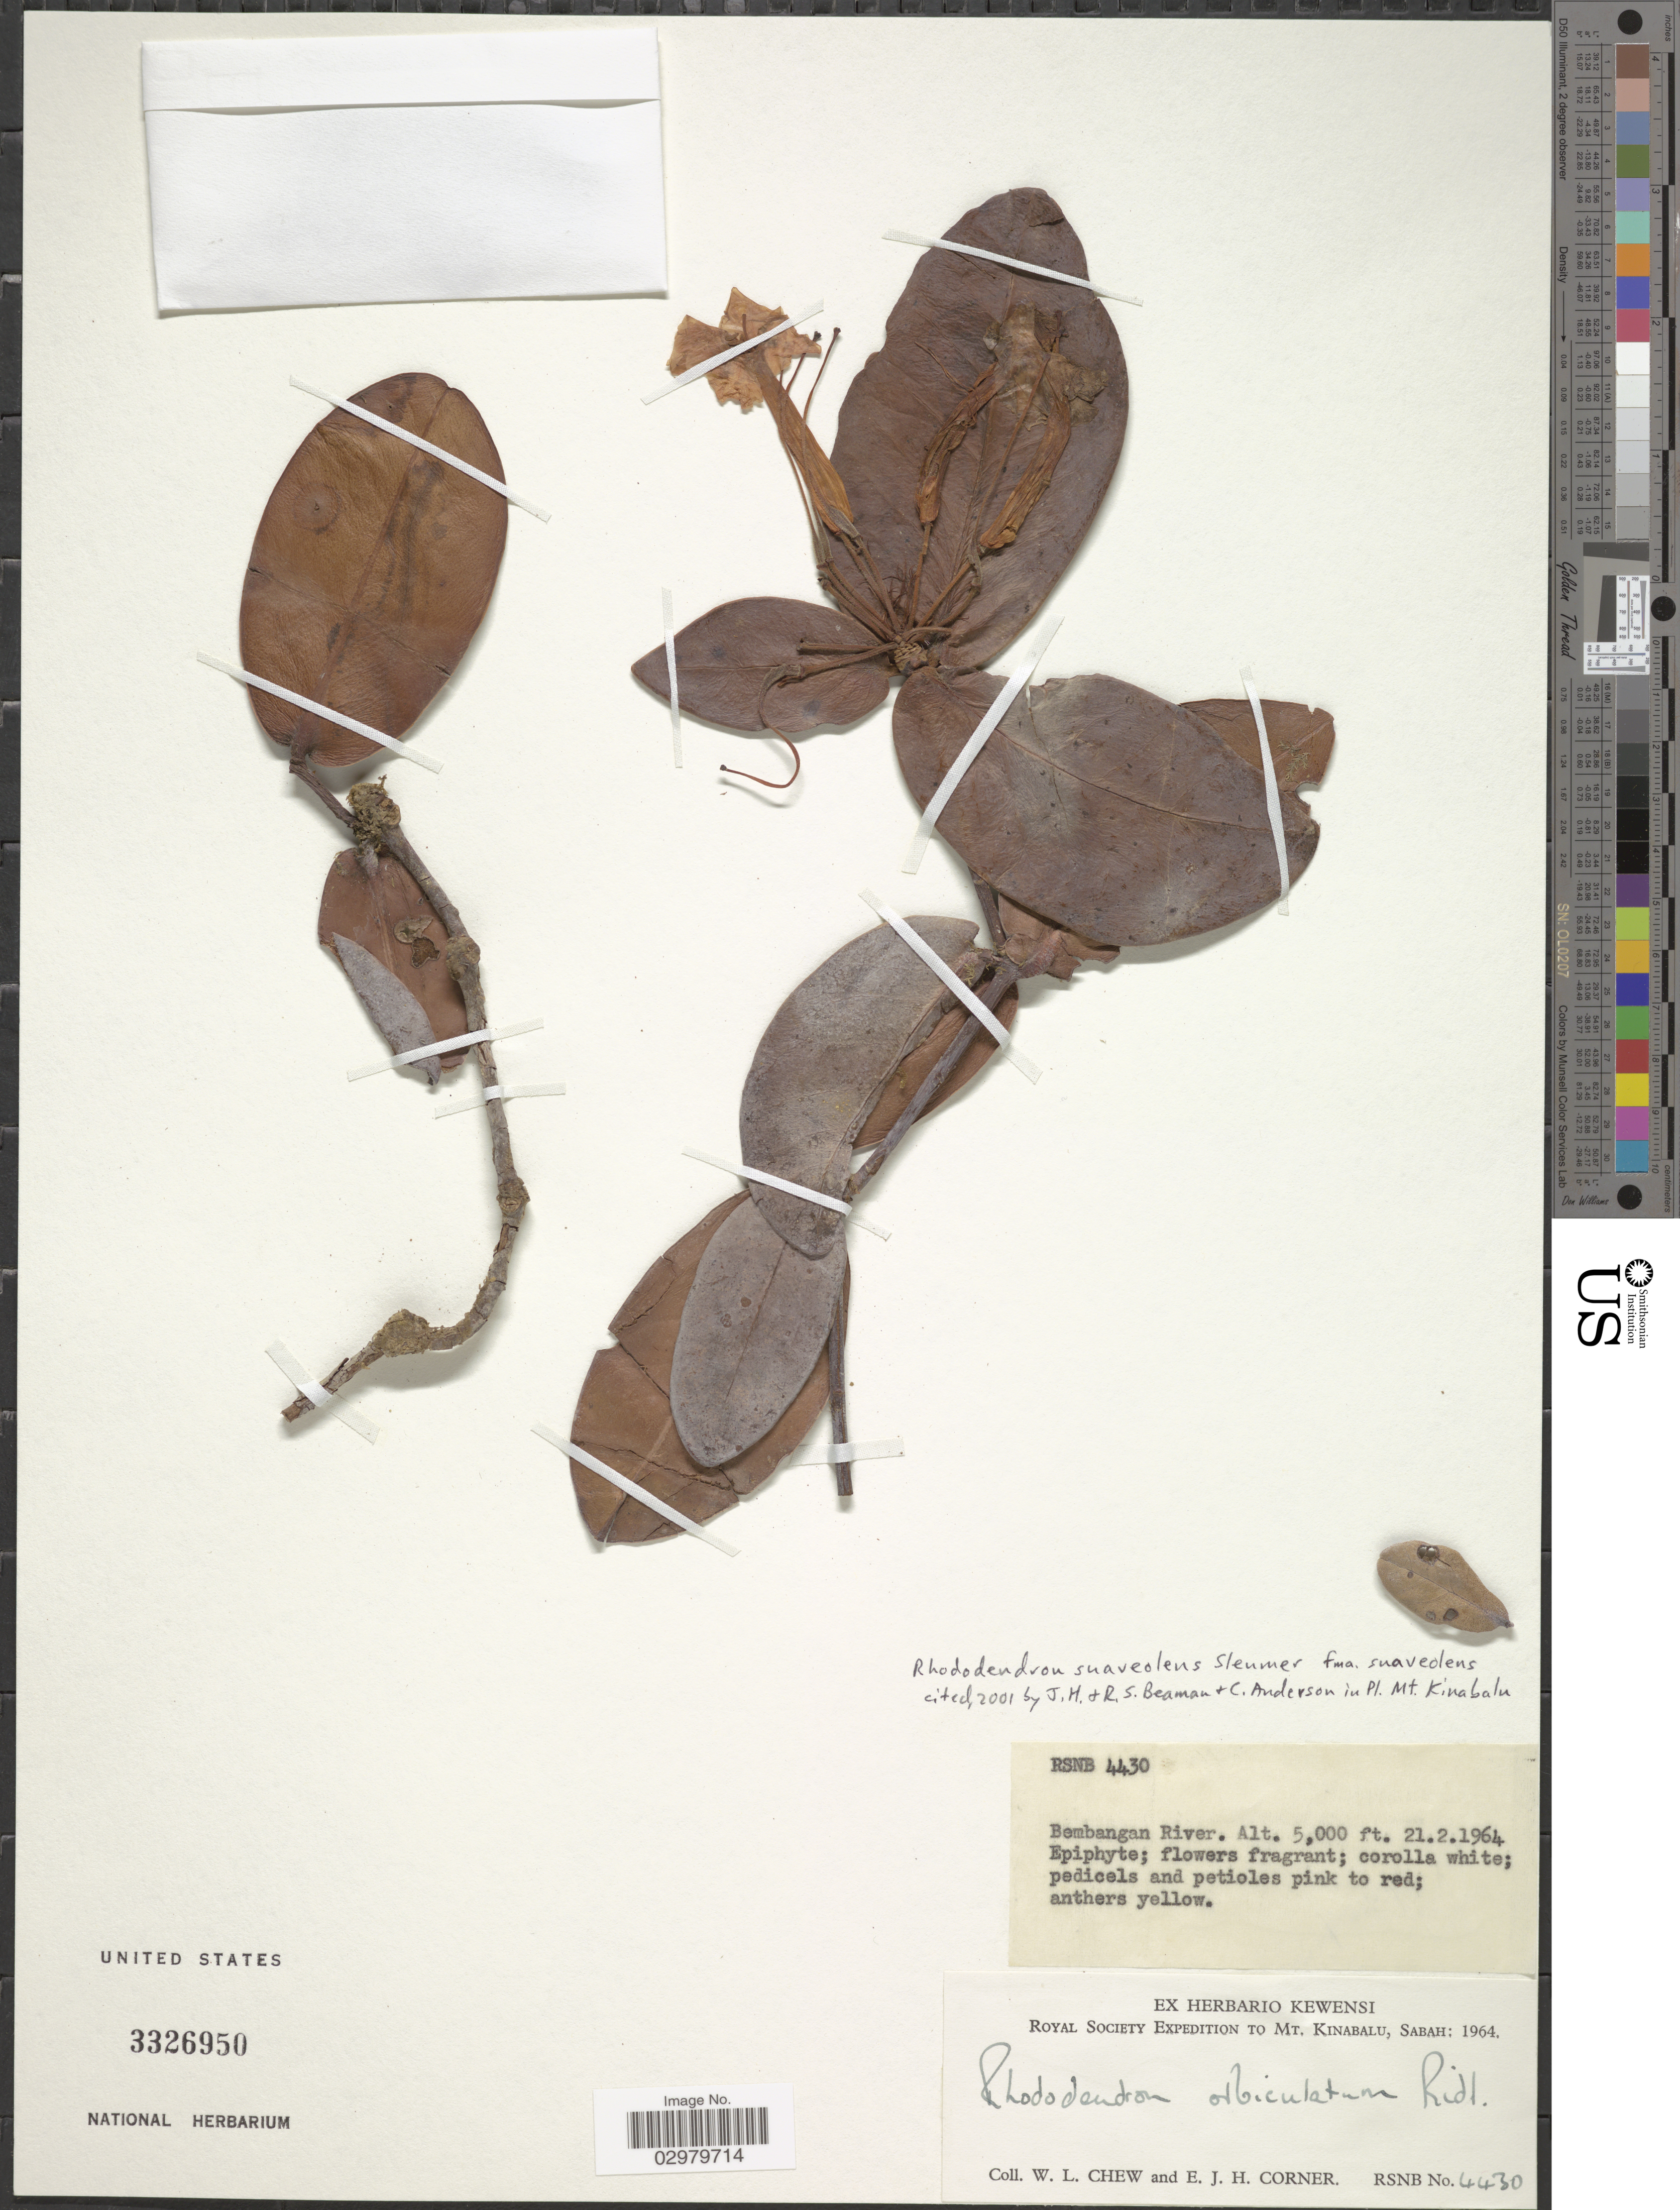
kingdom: Plantae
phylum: Tracheophyta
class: Magnoliopsida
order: Ericales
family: Ericaceae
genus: Rhododendron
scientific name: Rhododendron suaveolens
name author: Sleumer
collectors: W. Chew & E. Corner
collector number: RSNB 4430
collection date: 1964-02-21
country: Malaysia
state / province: Sabah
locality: Bembangan River. Mt. Kinabalu.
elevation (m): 1524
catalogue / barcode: US 3326950